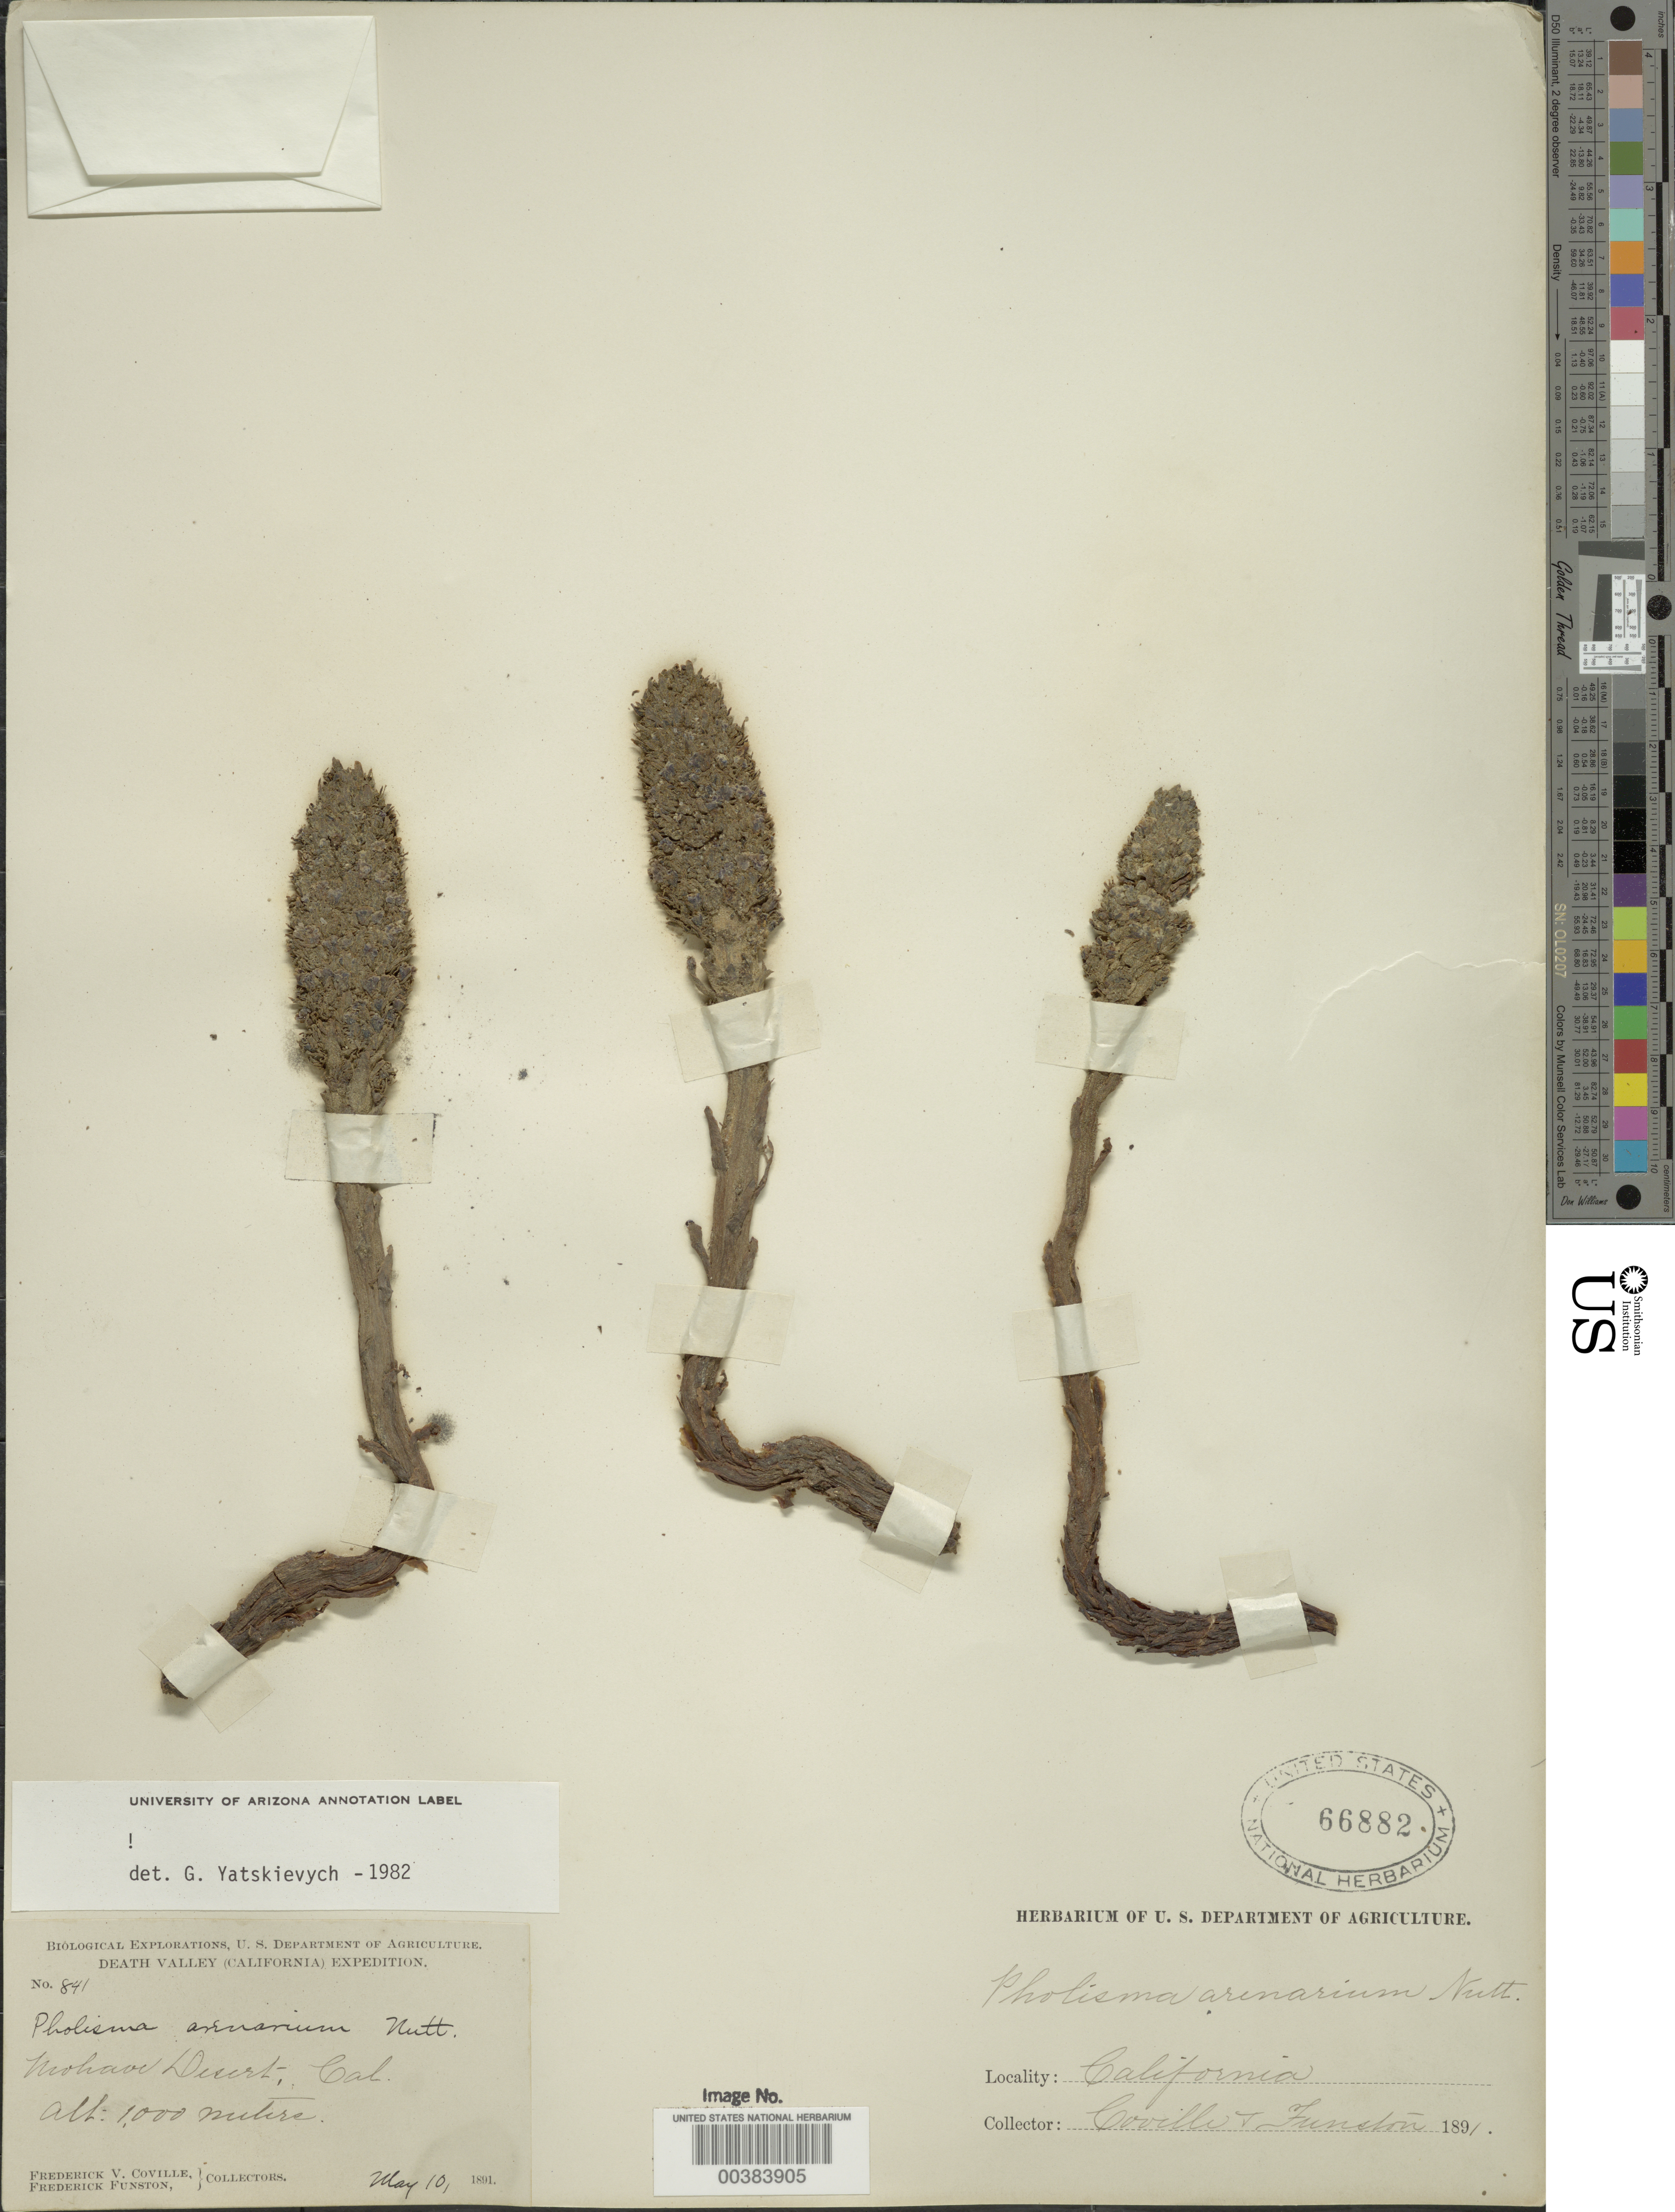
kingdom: Plantae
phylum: Tracheophyta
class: Magnoliopsida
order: Boraginales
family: Lennoaceae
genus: Pholisma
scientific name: Pholisma arenarium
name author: Nutt. ex Hook.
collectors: F. V. Coville & F. Funston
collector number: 841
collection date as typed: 10 May 1891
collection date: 1891-05-10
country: United States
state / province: California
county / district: Kern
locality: Mohave desert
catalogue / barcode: US 66882